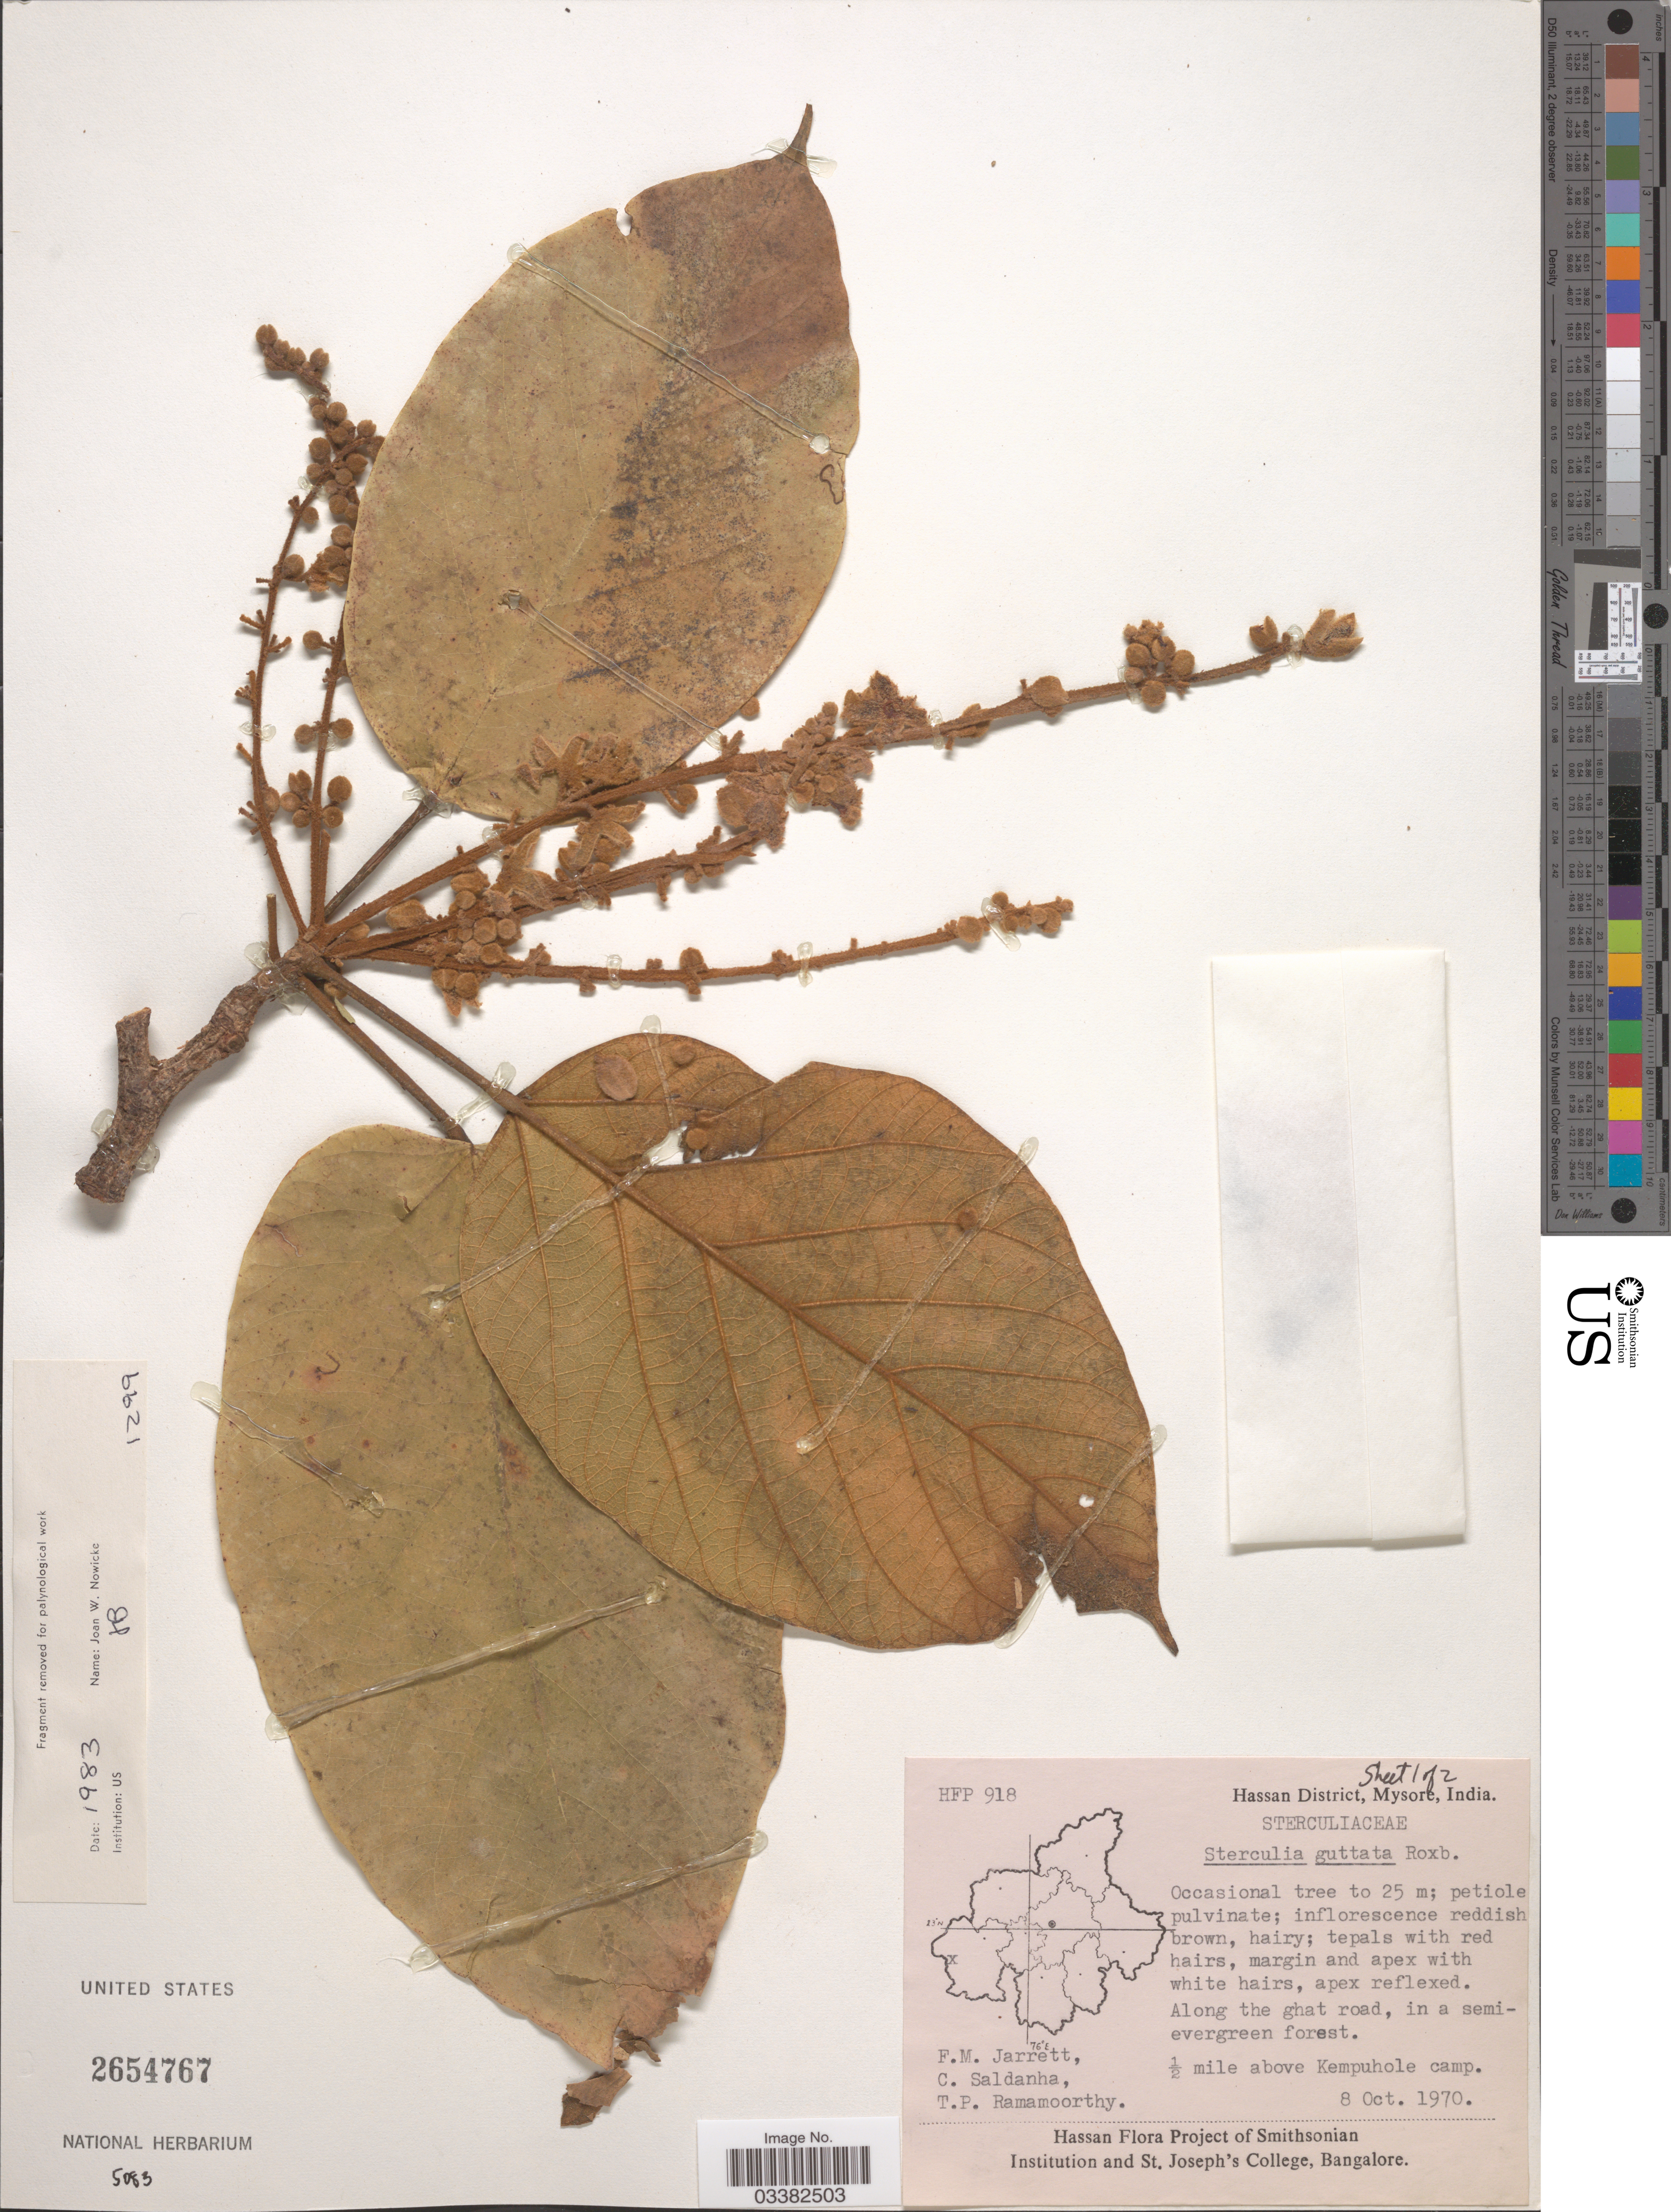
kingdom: Plantae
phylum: Tracheophyta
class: Magnoliopsida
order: Malvales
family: Malvaceae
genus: Sterculia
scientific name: Sterculia guttata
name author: Roxb. ex G. Don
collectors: F. M. Jarrett, C. Saldanha & T. P. Ramamoorthy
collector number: HFP 918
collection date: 1970-10-08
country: India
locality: Hassan District, Mysore. ½ mile above Kempuhole camp.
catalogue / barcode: US 2654767